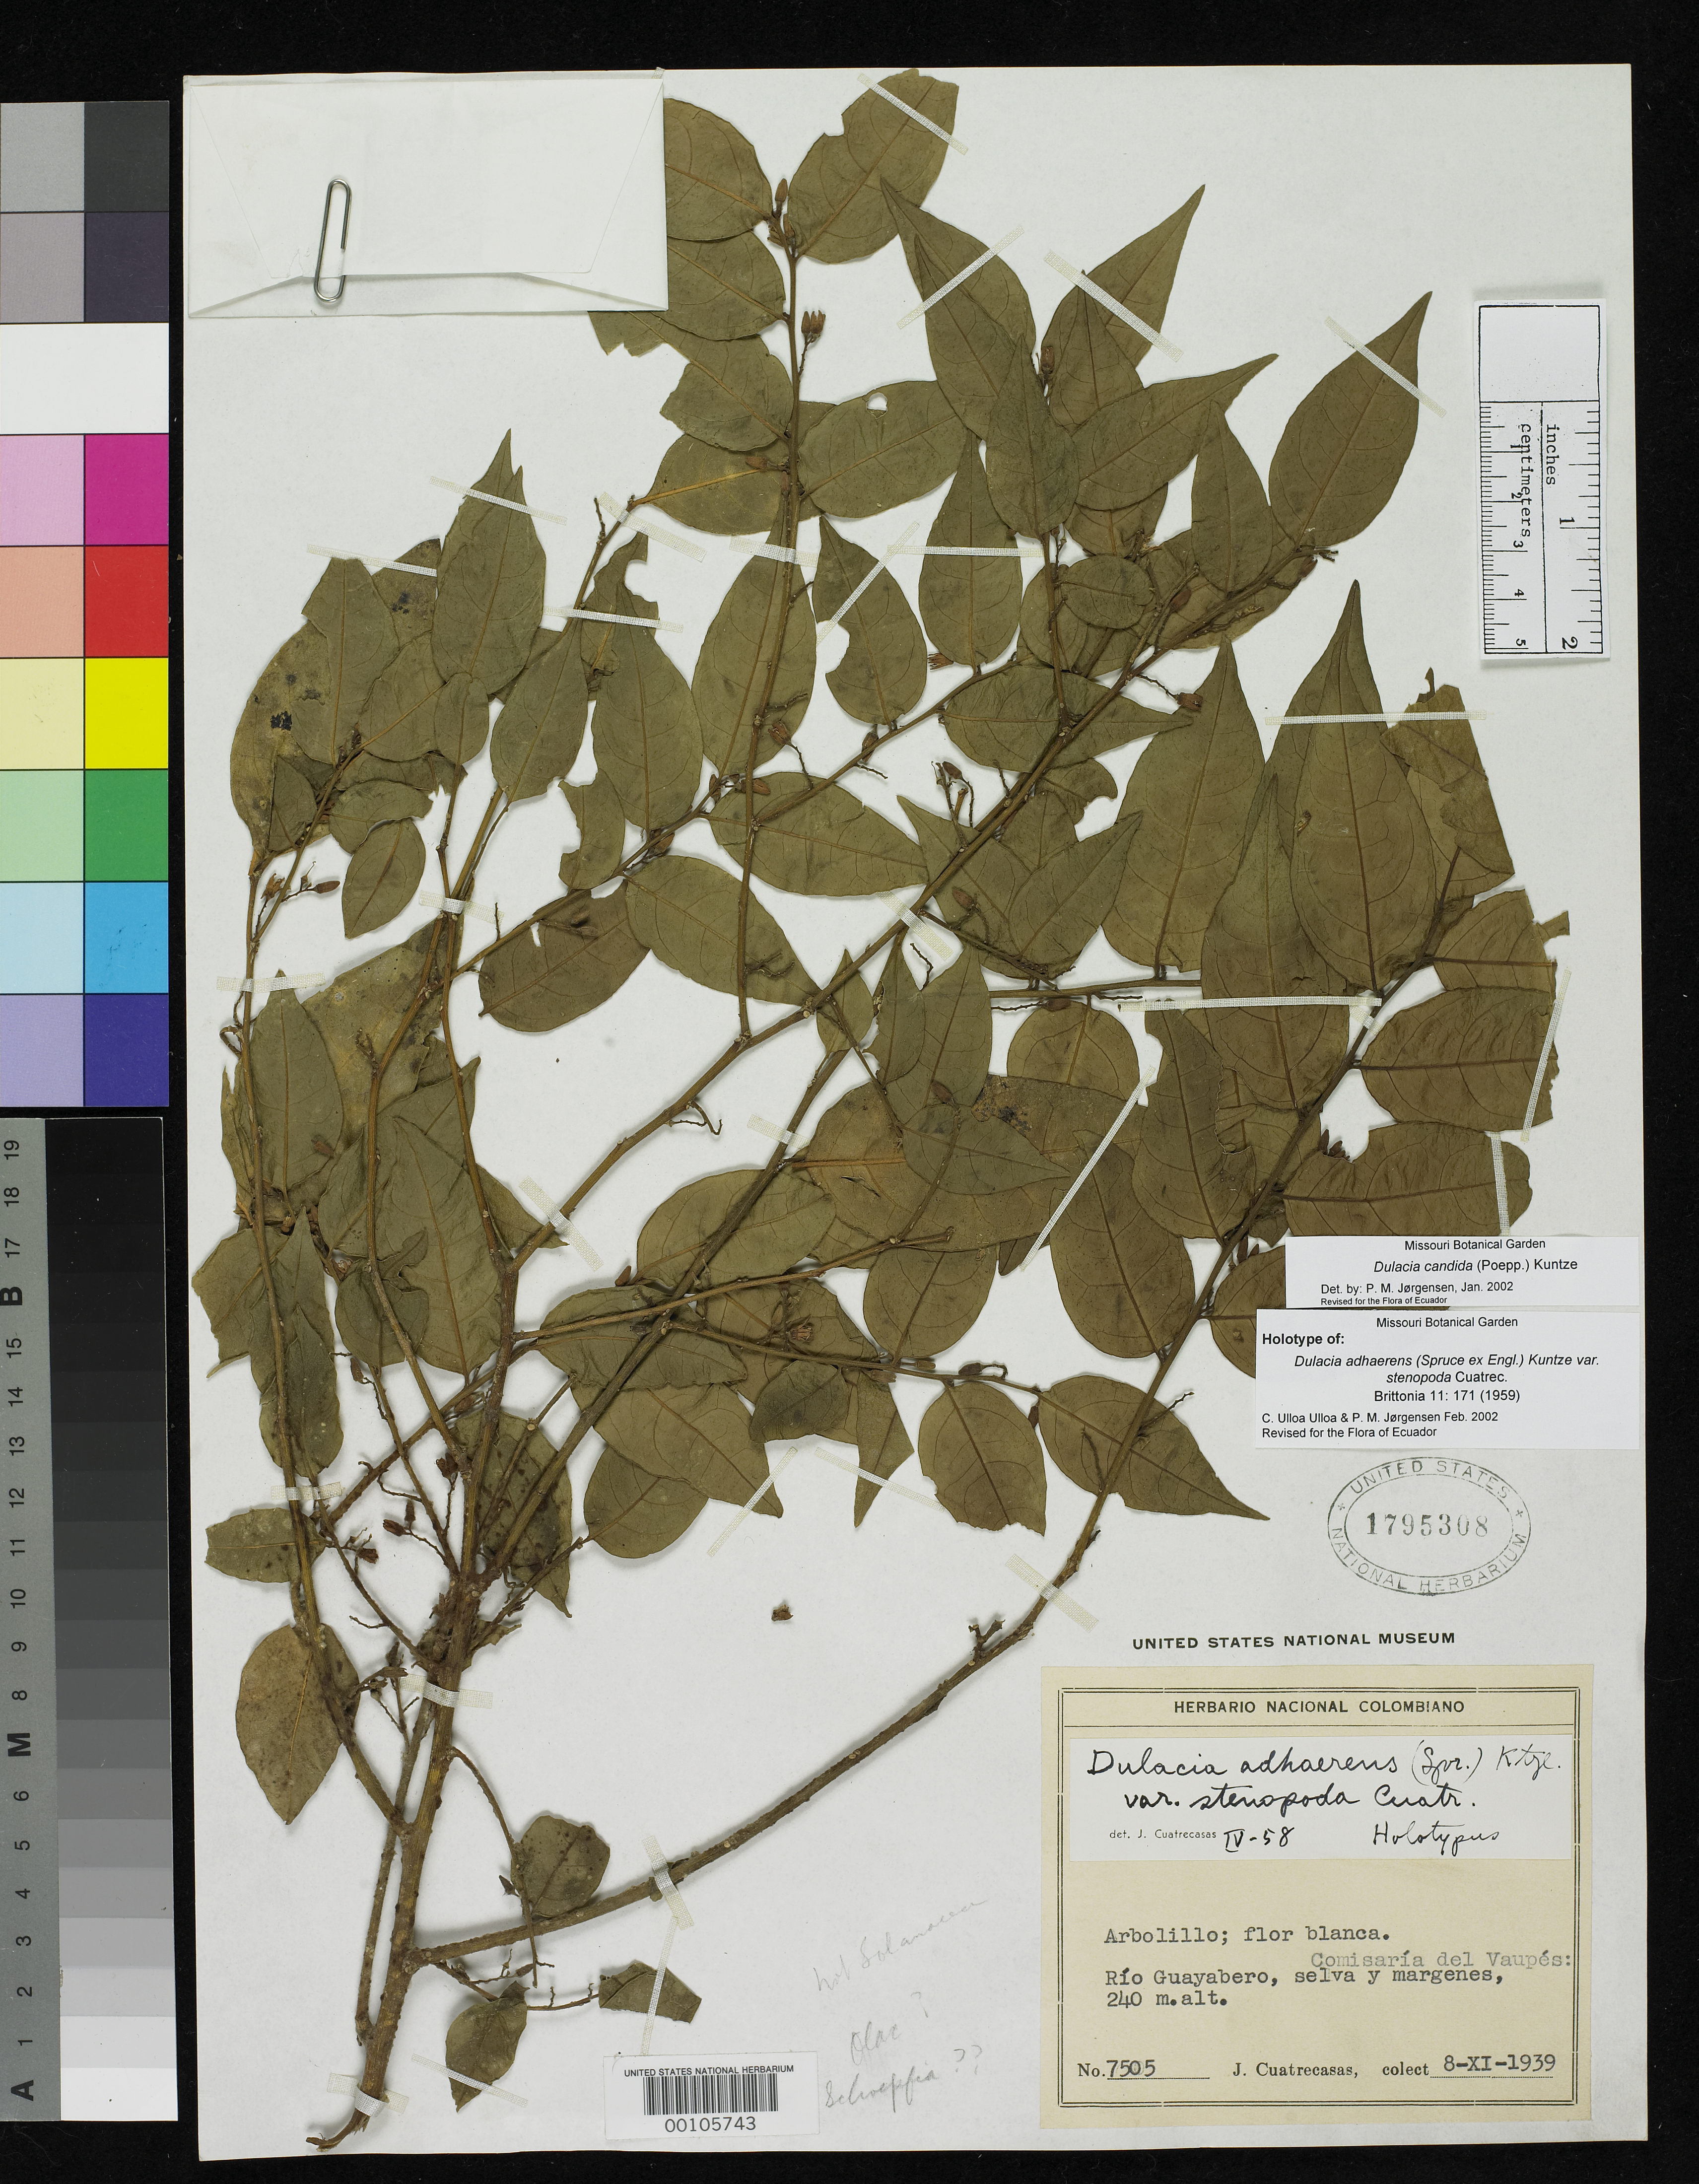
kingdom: Plantae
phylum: Tracheophyta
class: Magnoliopsida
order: Santalales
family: Olacaceae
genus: Dulacia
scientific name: Dulacia adhaerens var. stenopoda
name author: Cuatrec.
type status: Holotype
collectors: J. Cuatrecasas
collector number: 7505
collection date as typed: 08 Nov 1939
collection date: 1939-11-08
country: Colombia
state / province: Vaupés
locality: Rio Guayabero.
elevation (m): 240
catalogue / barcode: US 1795308